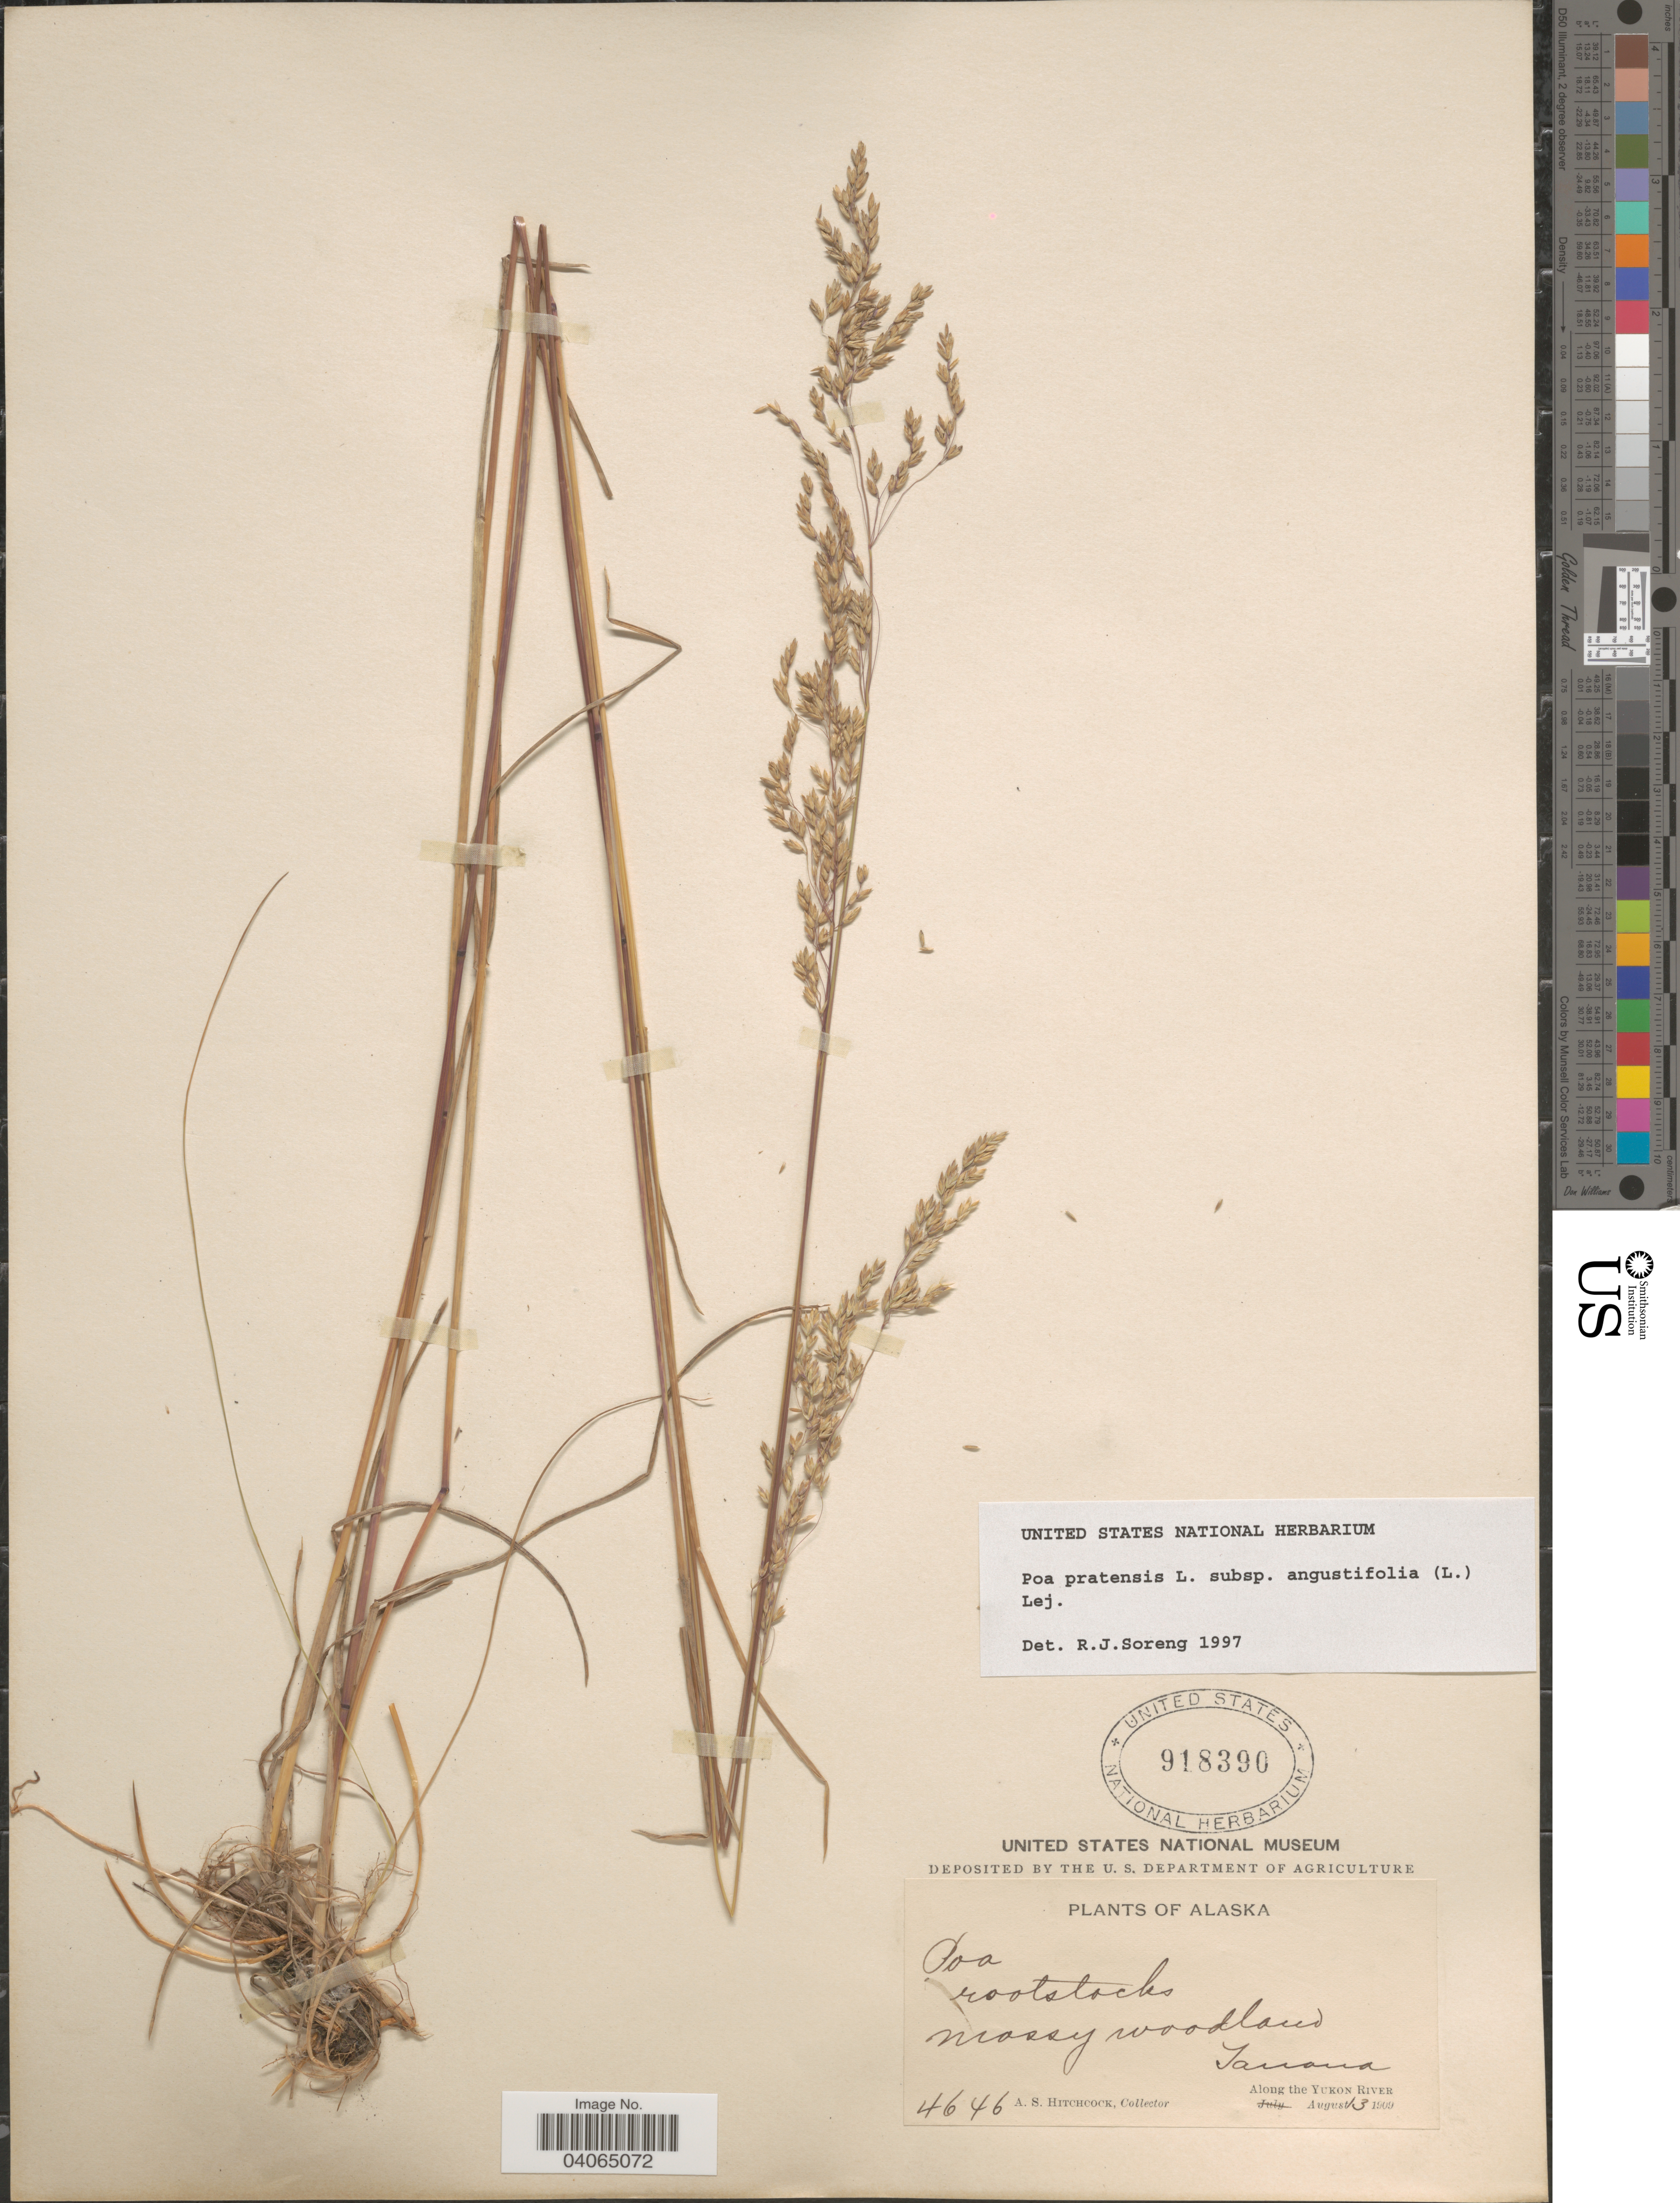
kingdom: Plantae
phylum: Tracheophyta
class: Liliopsida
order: Poales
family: Poaceae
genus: Poa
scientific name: Poa pratensis subsp. angustifolia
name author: (L.) Lej.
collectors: A. S. Hitchcock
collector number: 4646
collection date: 1909-08-13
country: United States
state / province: Alaska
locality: Tanana. Along the Yukon River.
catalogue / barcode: US 918390